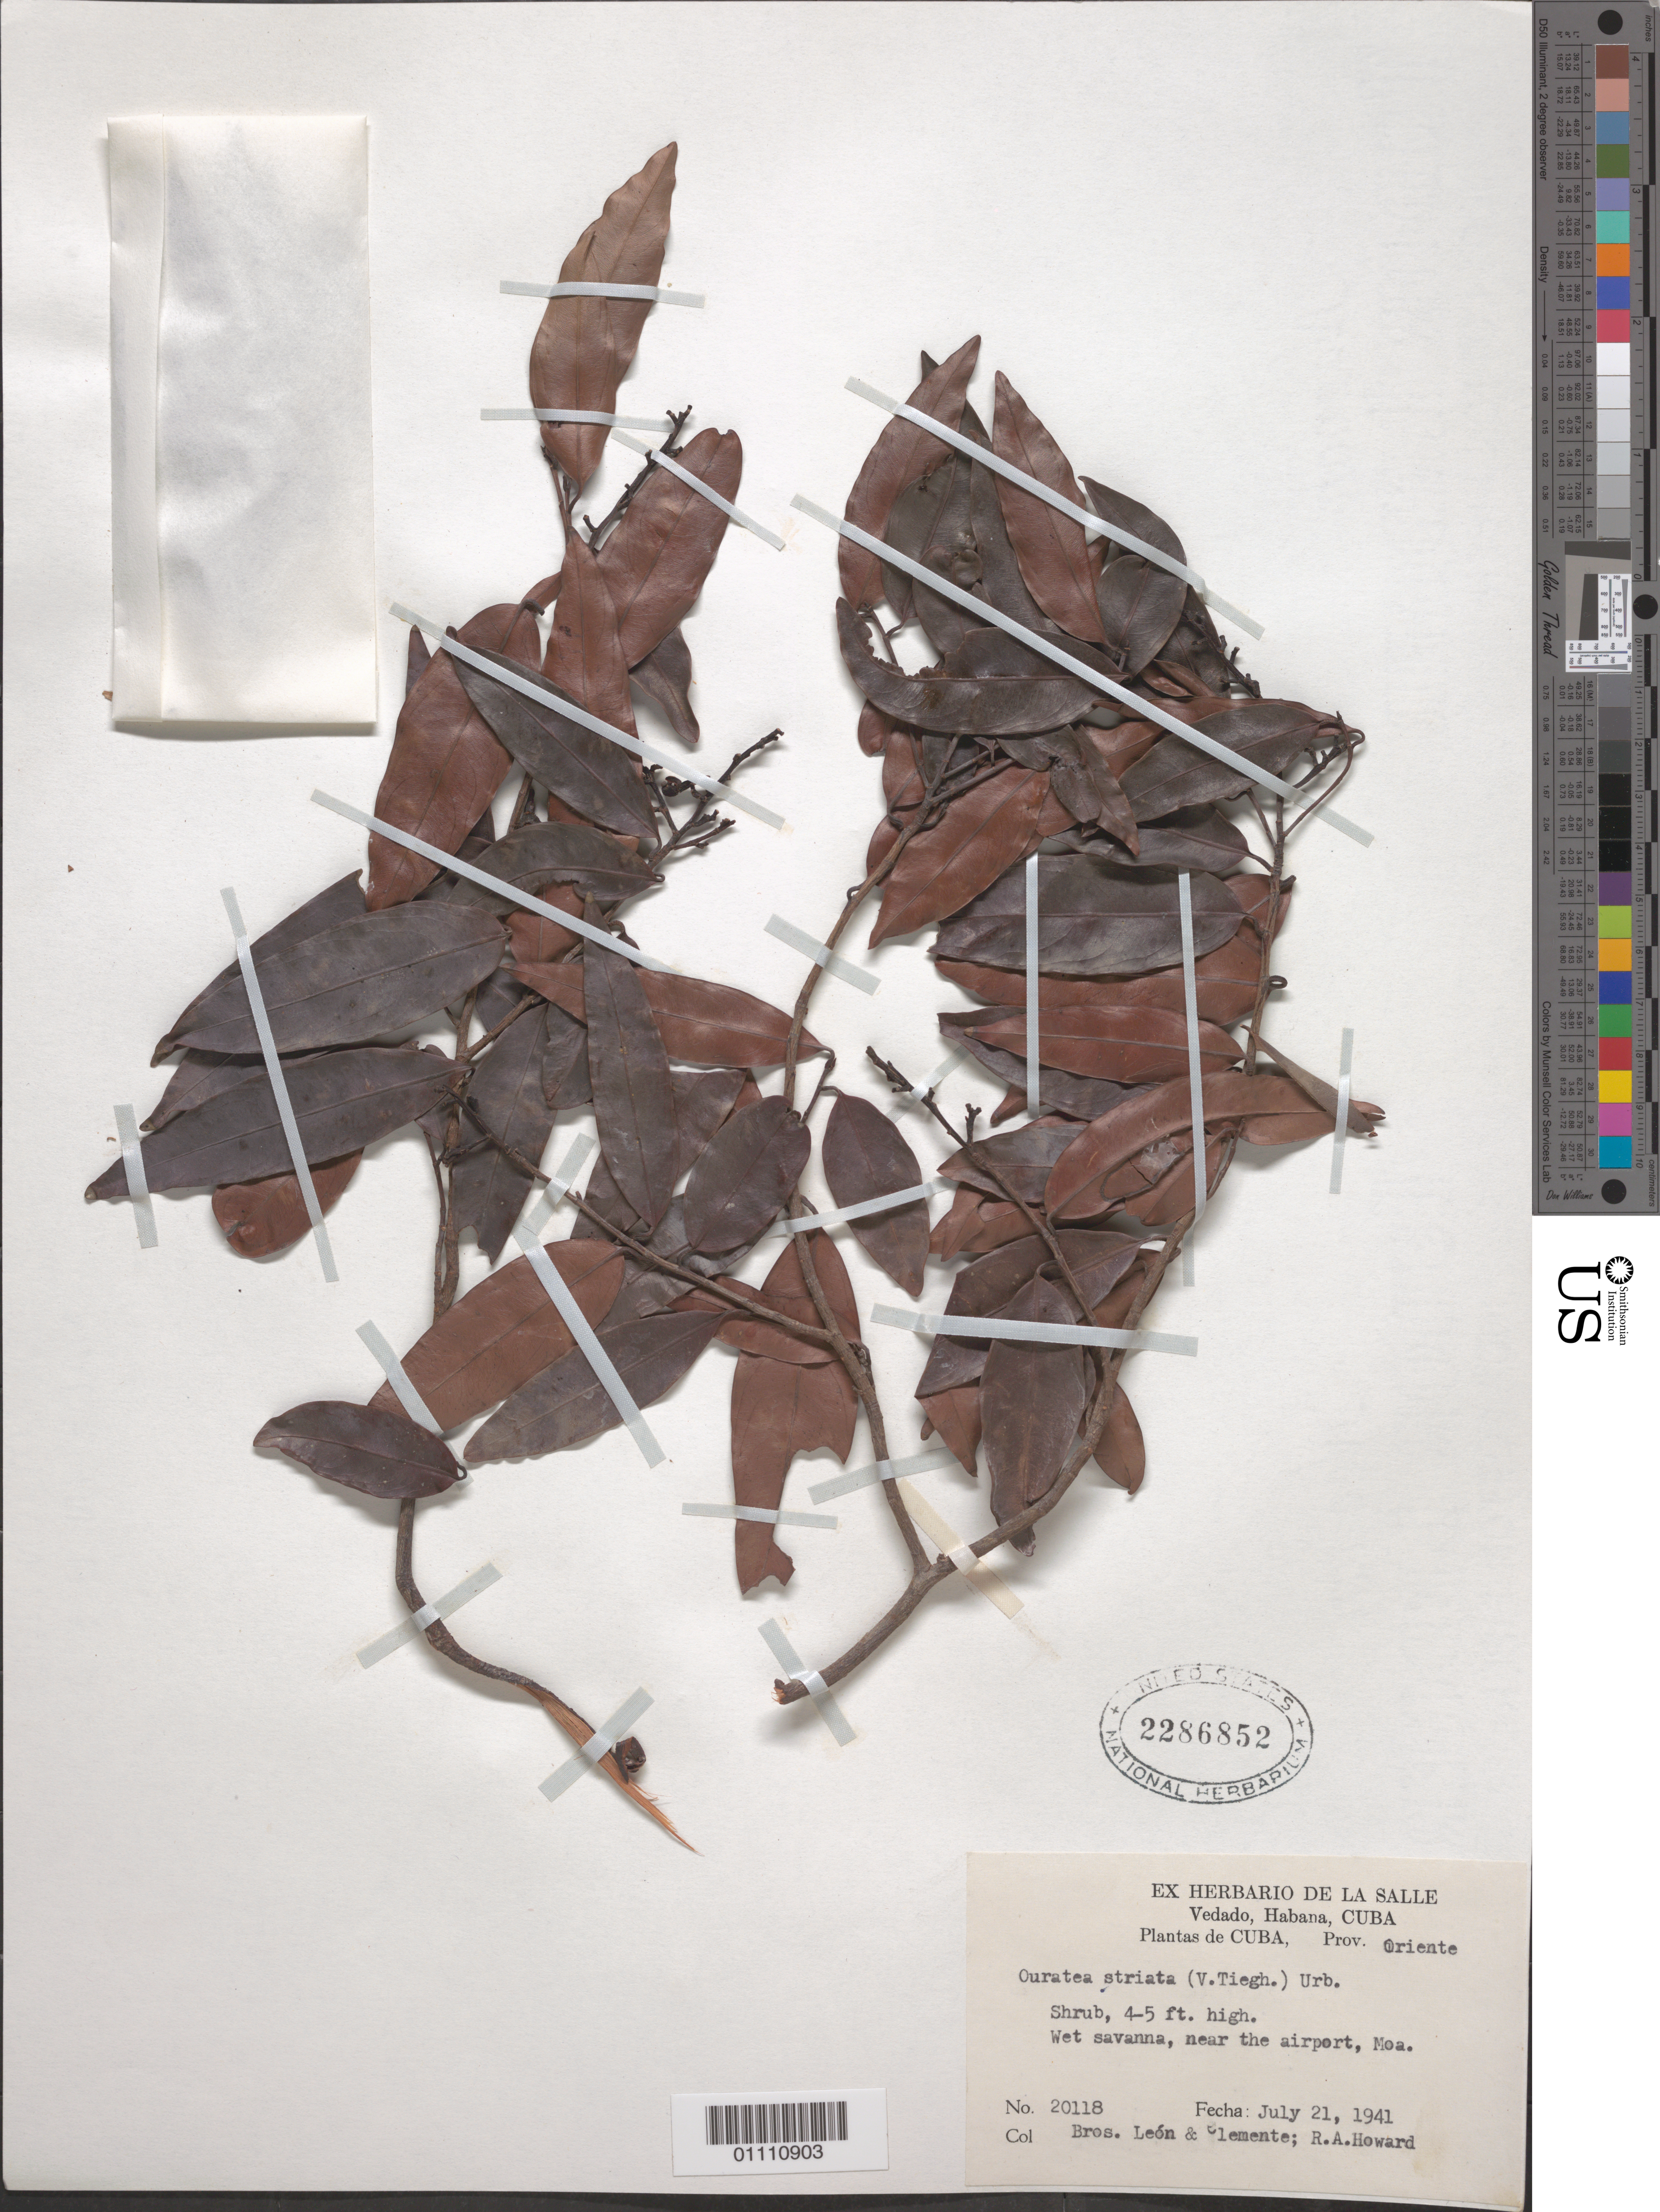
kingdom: Plantae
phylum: Tracheophyta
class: Magnoliopsida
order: Malpighiales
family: Ochnaceae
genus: Ouratea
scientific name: Ouratea striata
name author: (Tiegh.) Urb.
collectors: Bro. León, Bro. Clemente & R. A. Howard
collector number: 20118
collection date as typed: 21 Jul 1941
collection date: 1941-07-21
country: Cuba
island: Cuba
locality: Oriente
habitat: wet savanna near the airport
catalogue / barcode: US 2286852